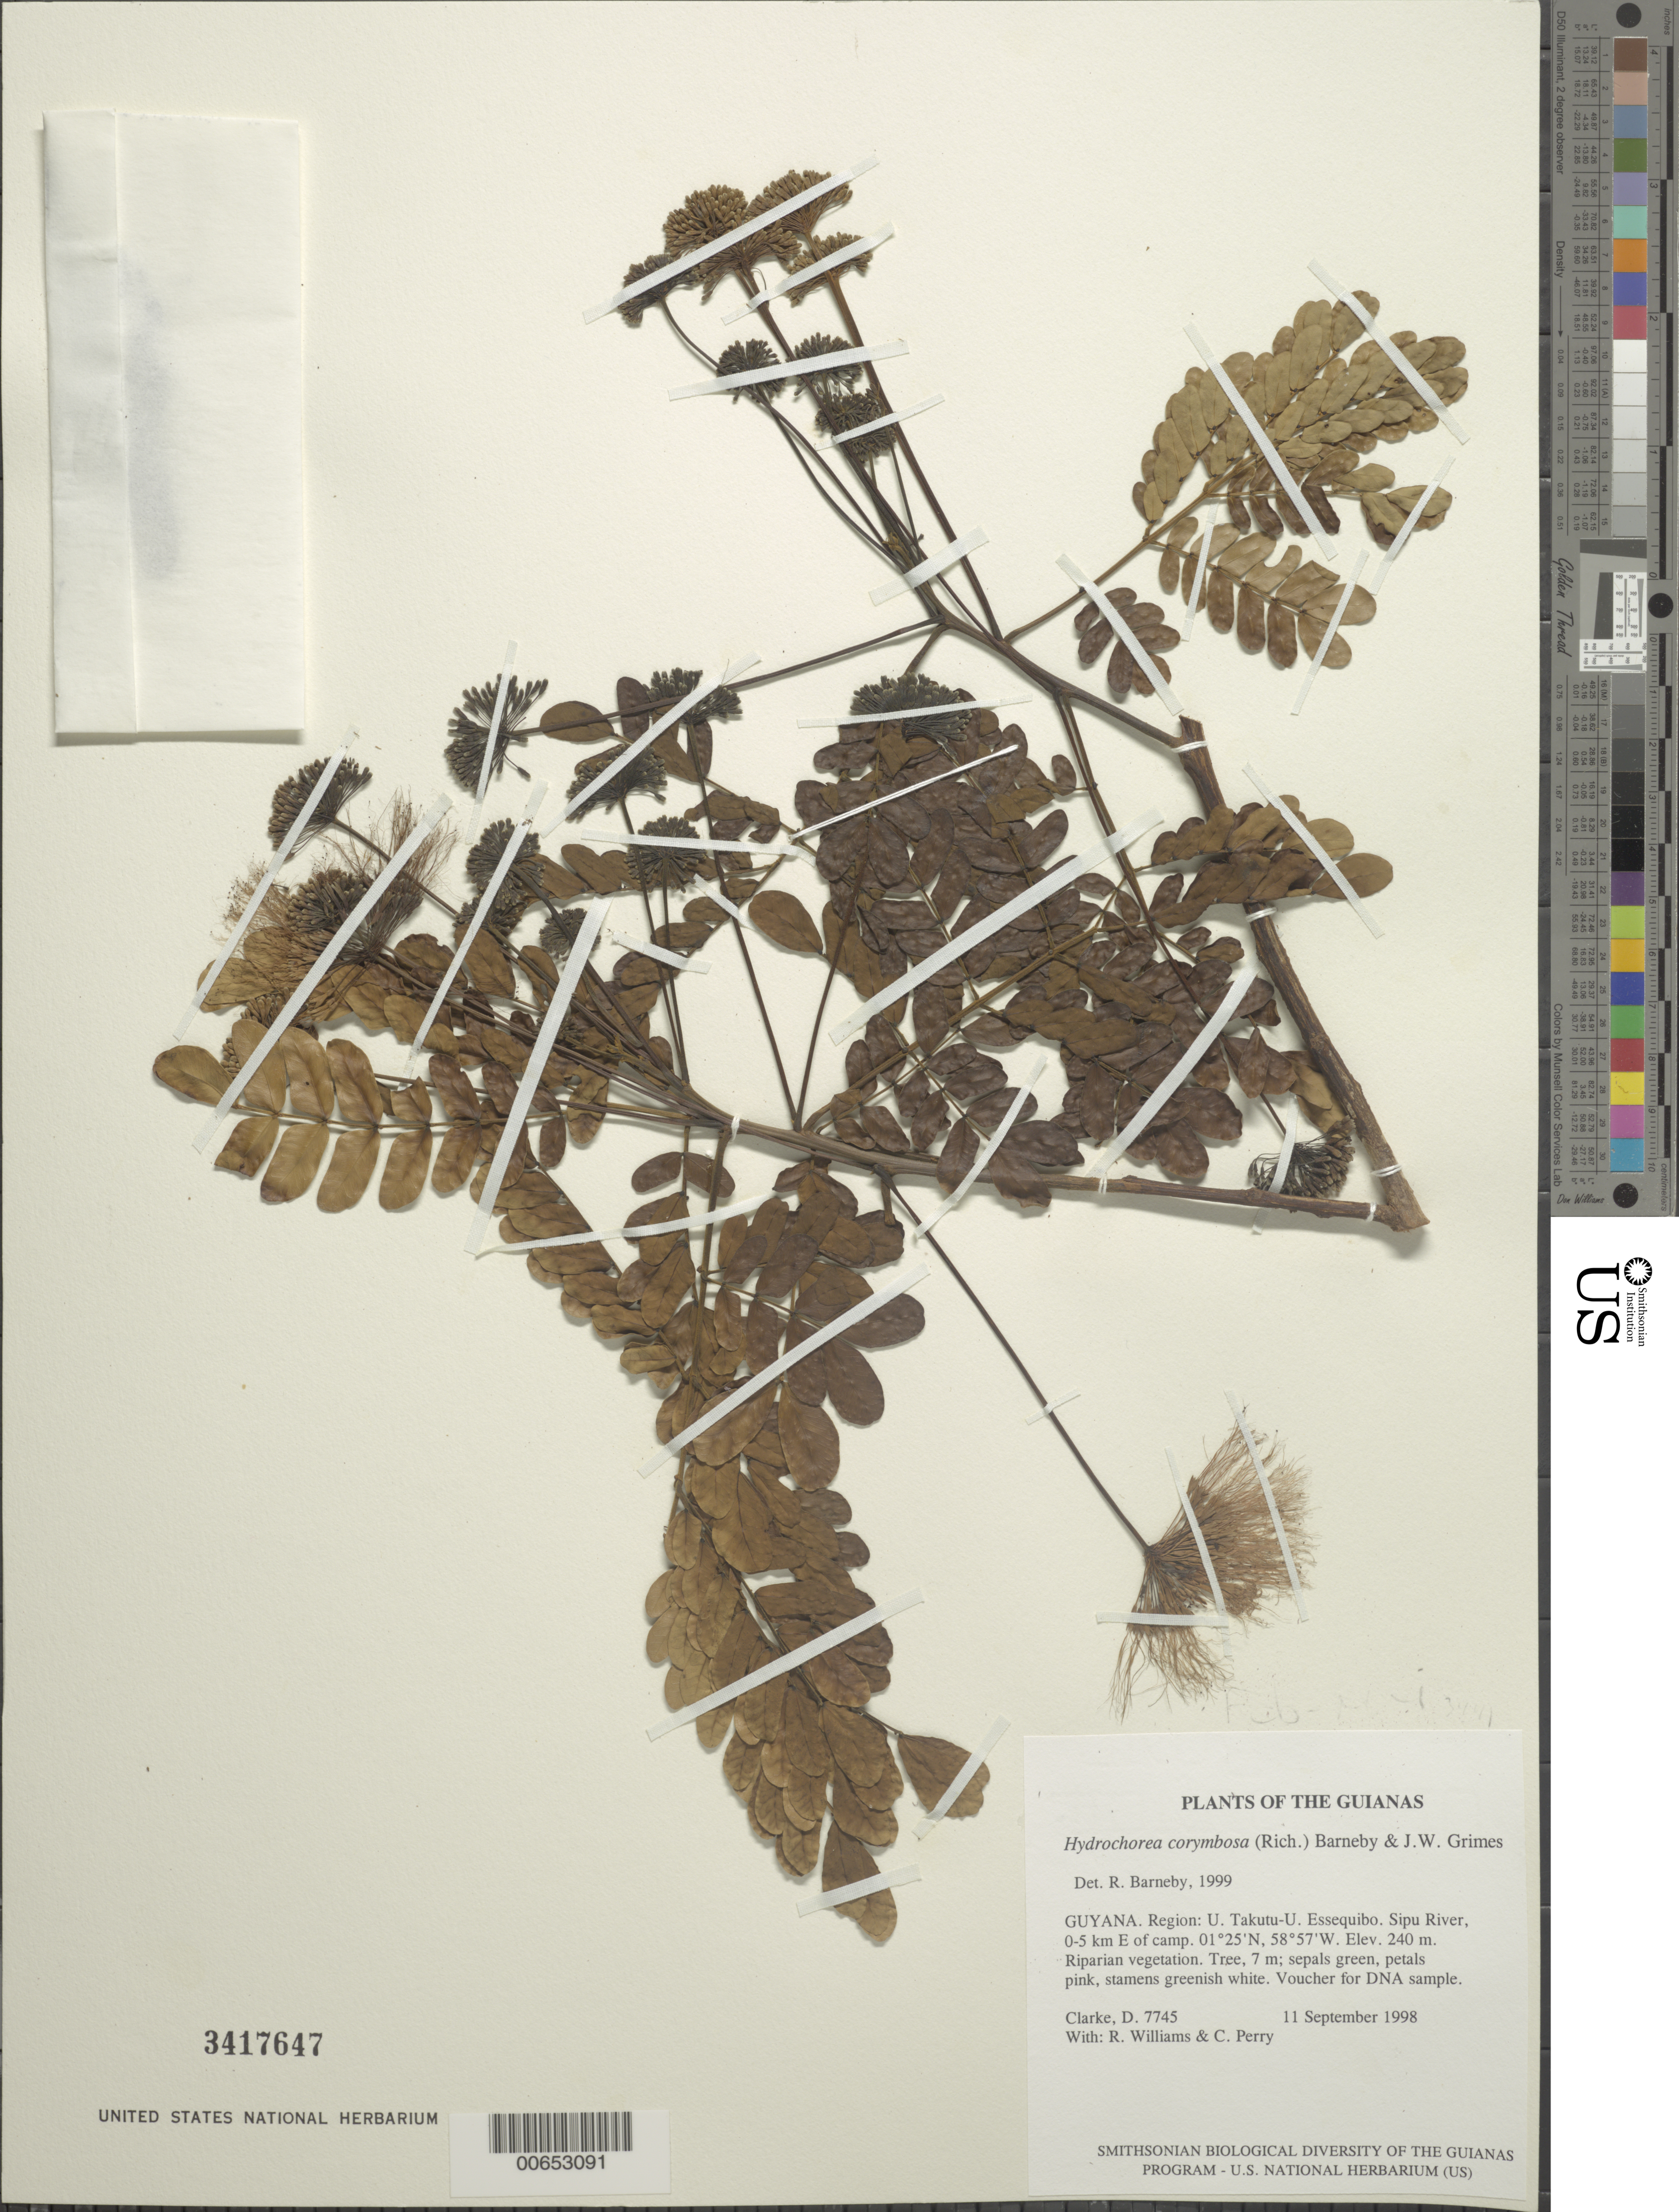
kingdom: Plantae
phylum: Tracheophyta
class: Magnoliopsida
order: Fabales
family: Fabaceae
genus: Hydrochorea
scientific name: Hydrochorea corymbosa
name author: (Rich.) Barneby & J.W. Grimes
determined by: Barneby, Rupert C., (NY)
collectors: H. D. Clarke, R. Williams & C. Perry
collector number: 7745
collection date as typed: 11 September 1998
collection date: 1998-09-11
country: Guyana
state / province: U. Takutu-U. Essequibo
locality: Sipu River, 0-5 km E of camp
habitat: Riparian vegetation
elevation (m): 240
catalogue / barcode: US 3417647